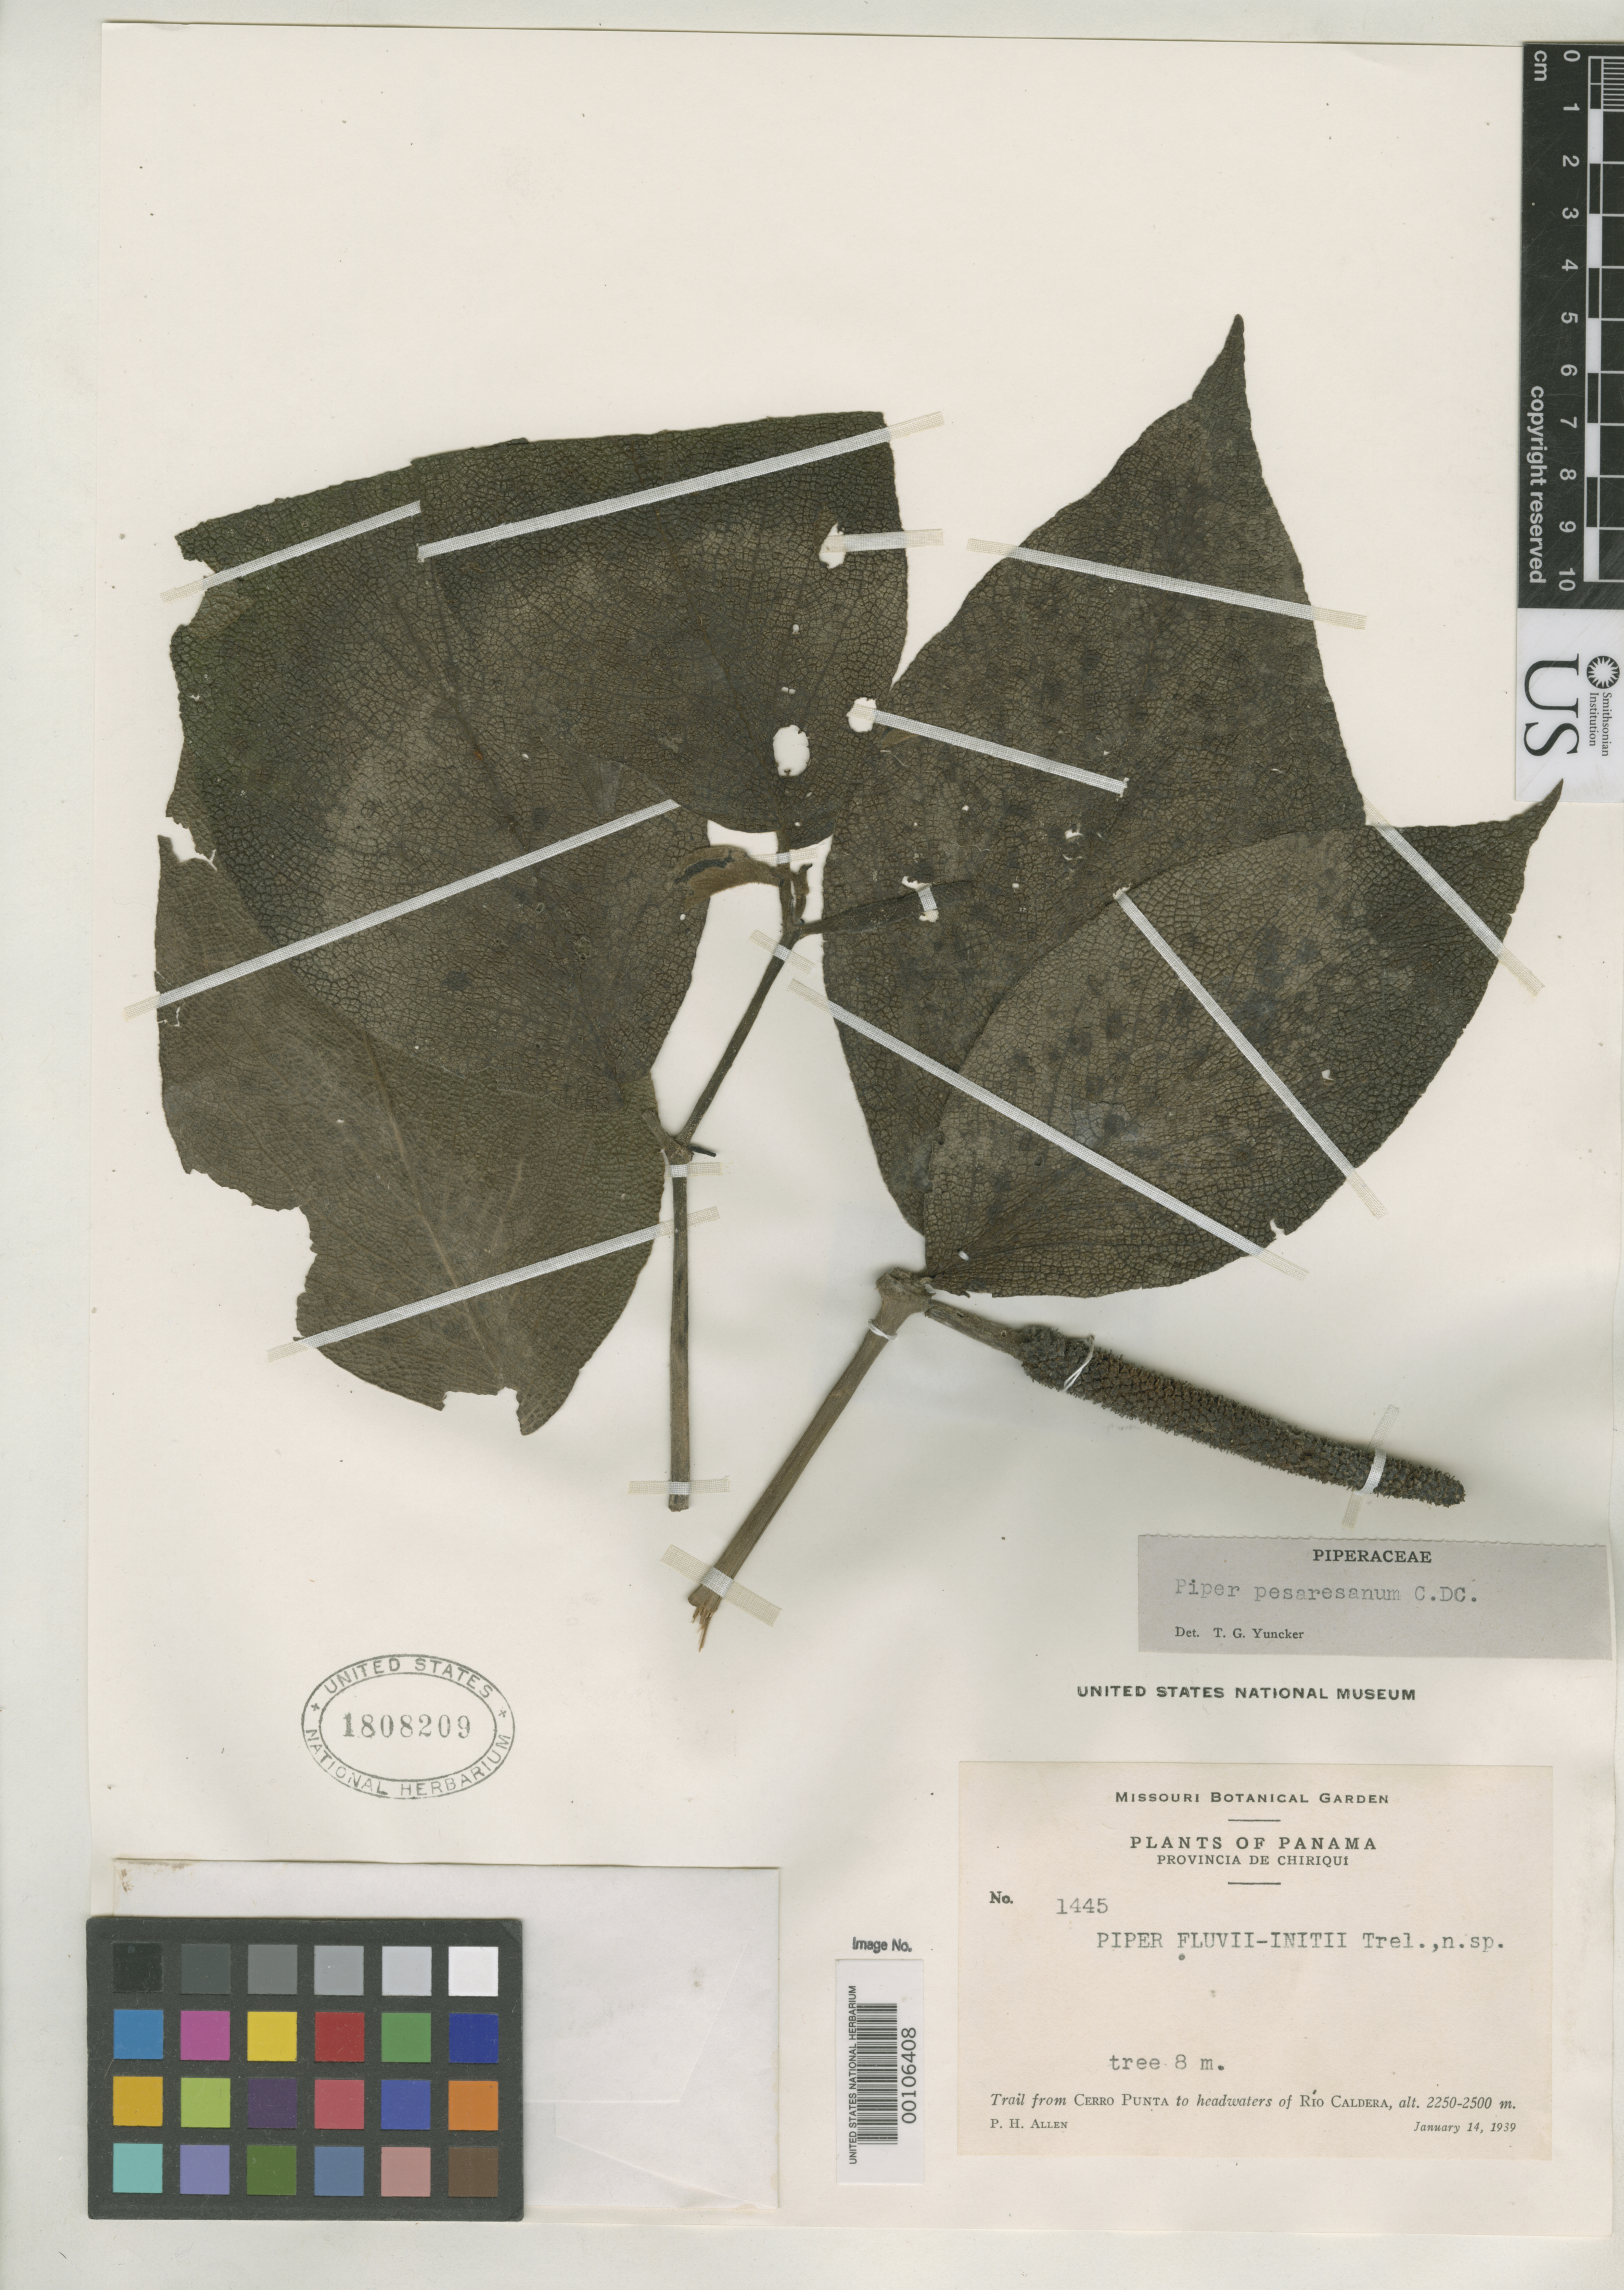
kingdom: Plantae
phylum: Tracheophyta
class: Magnoliopsida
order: Piperales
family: Piperaceae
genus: Piper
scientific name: Piper fluvii-initii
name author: Trel. in Woodson & Schery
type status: Isotype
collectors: P. H. Allen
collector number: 1445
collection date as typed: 14 Jan 1939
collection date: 1939-01-14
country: Panama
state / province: Chiriquí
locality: Between Cerro Punta and headwaters of Rio Caldera.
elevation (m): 2250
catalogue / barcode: US 1808209